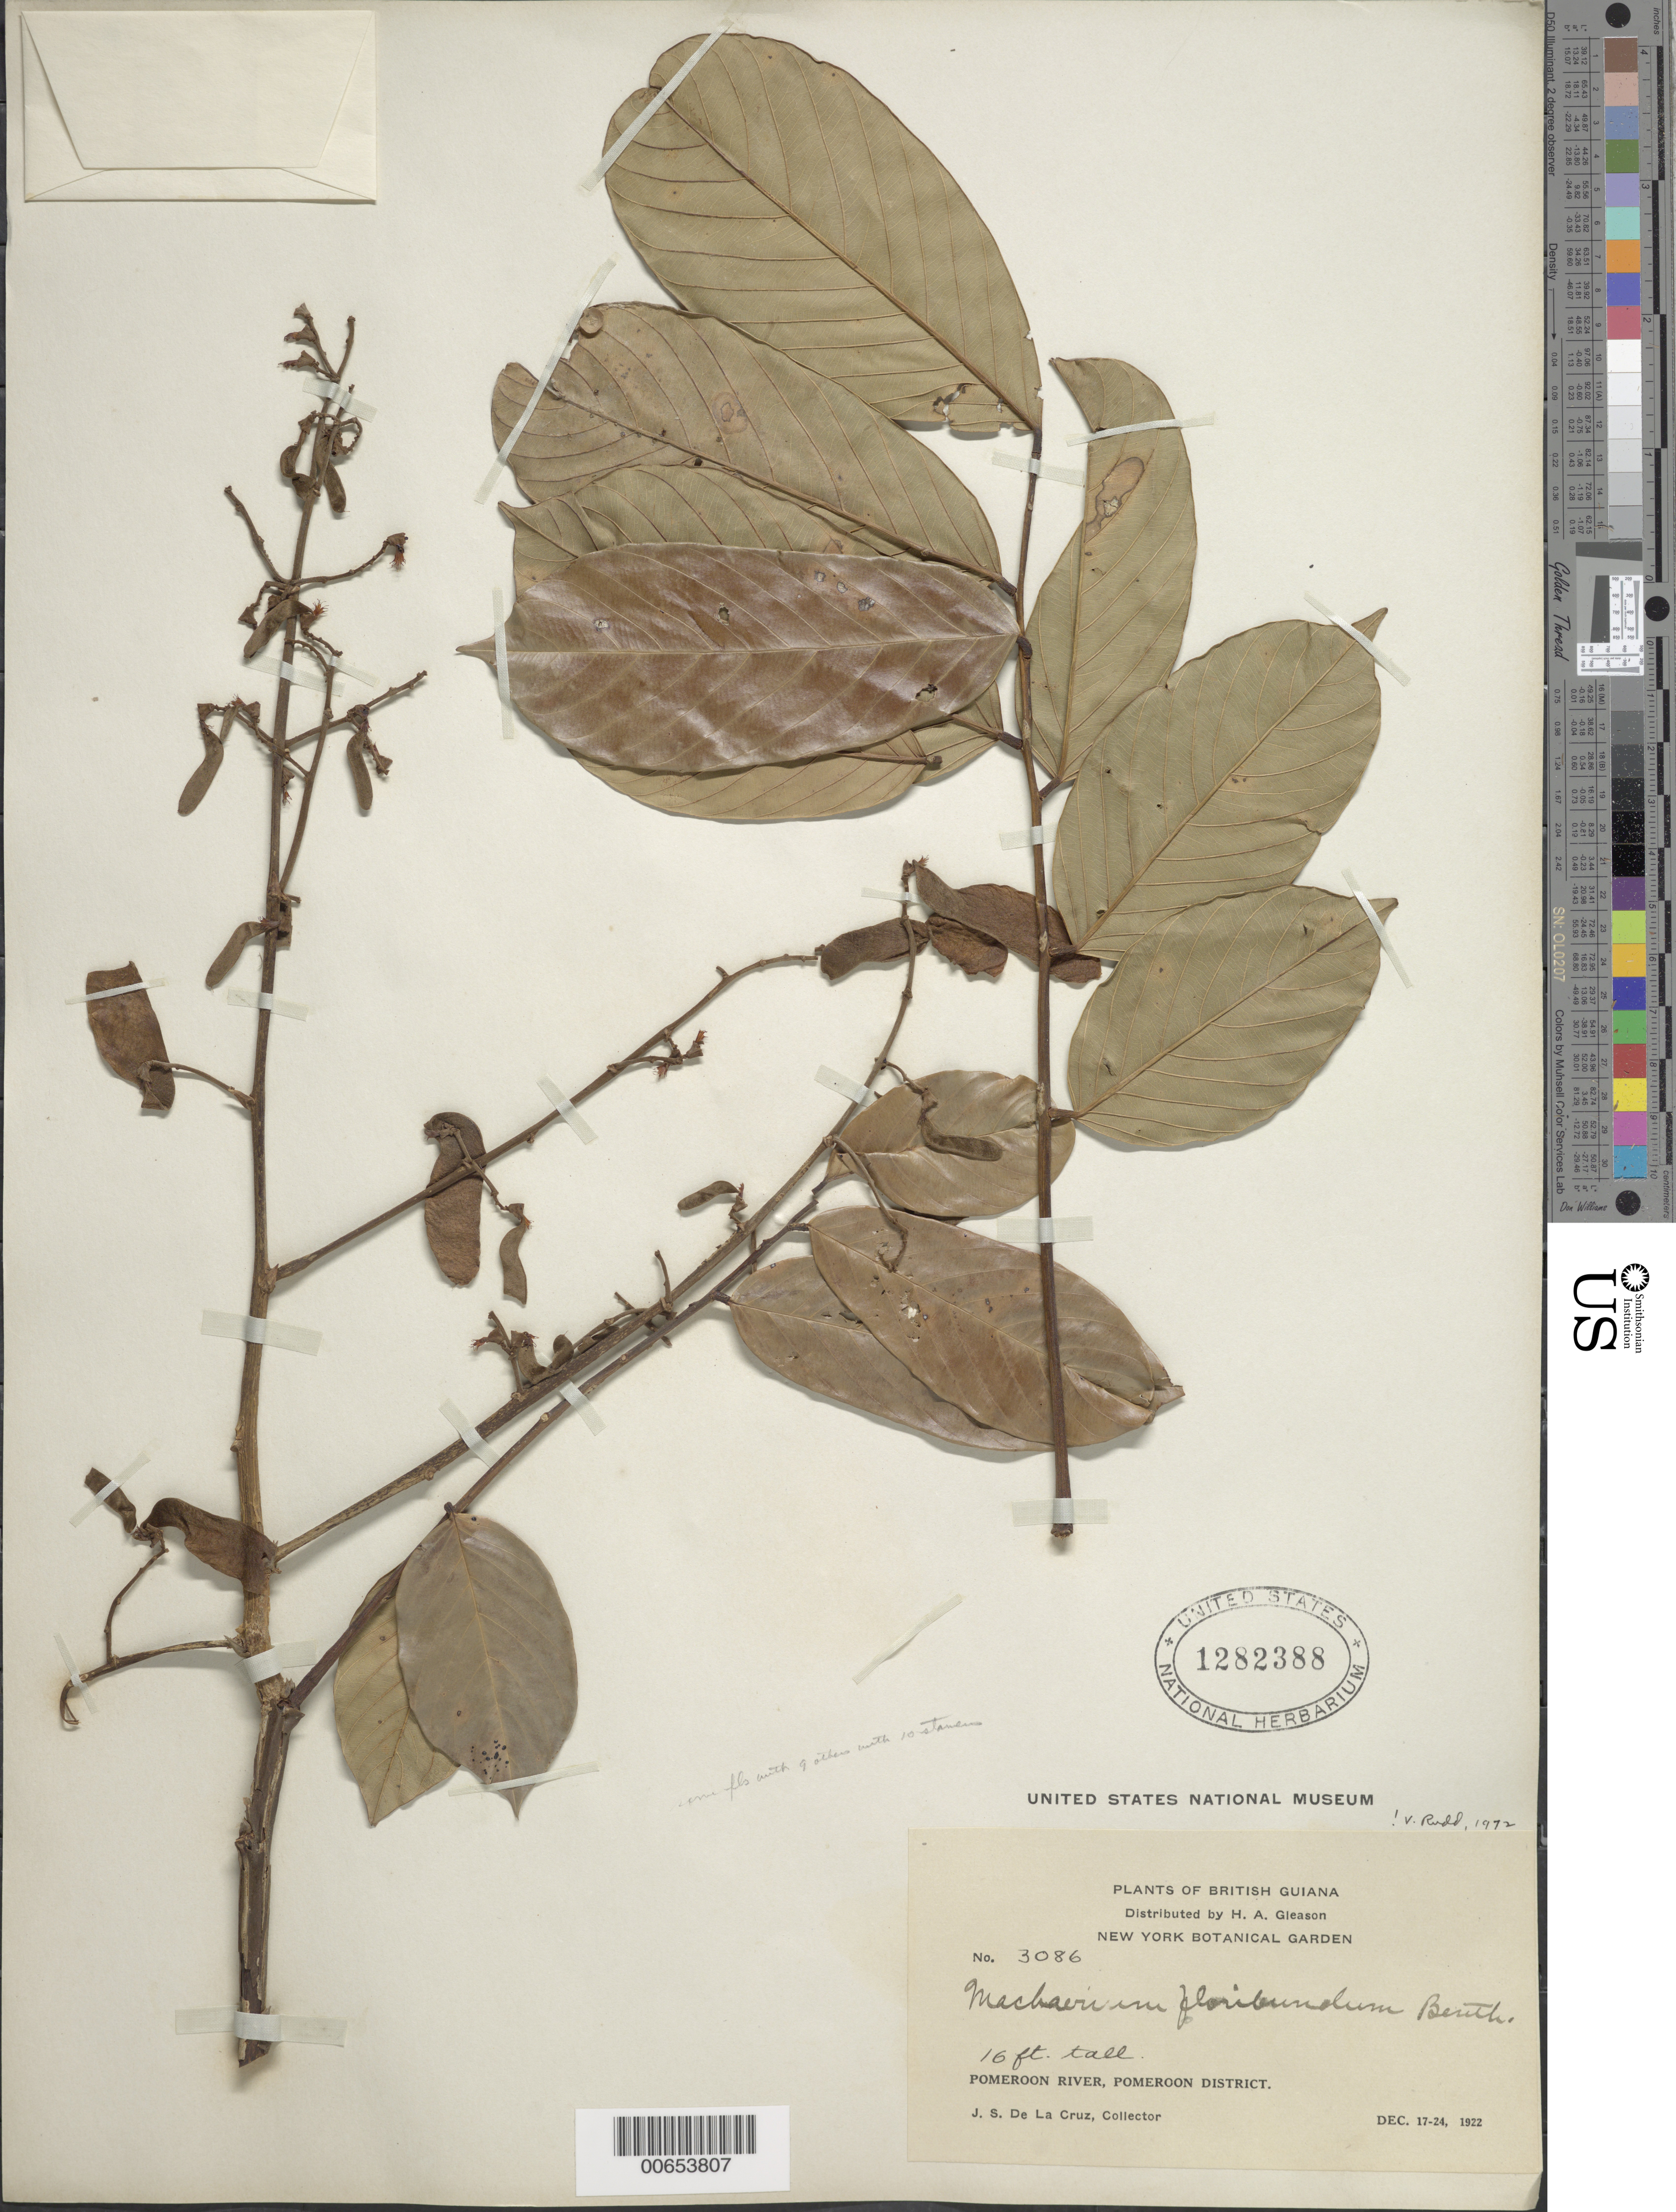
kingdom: Plantae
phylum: Tracheophyta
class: Magnoliopsida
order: Fabales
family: Fabaceae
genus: Machaerium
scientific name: Machaerium floribundum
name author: Benth.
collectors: J. S. de la Cruz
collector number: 3086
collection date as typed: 17-Dec-22 to 24-Dec-22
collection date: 1922-12-17/1922-12-24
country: Guyana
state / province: Pomeroon-Supenaam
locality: Pomeroon R.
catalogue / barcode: US 1282388